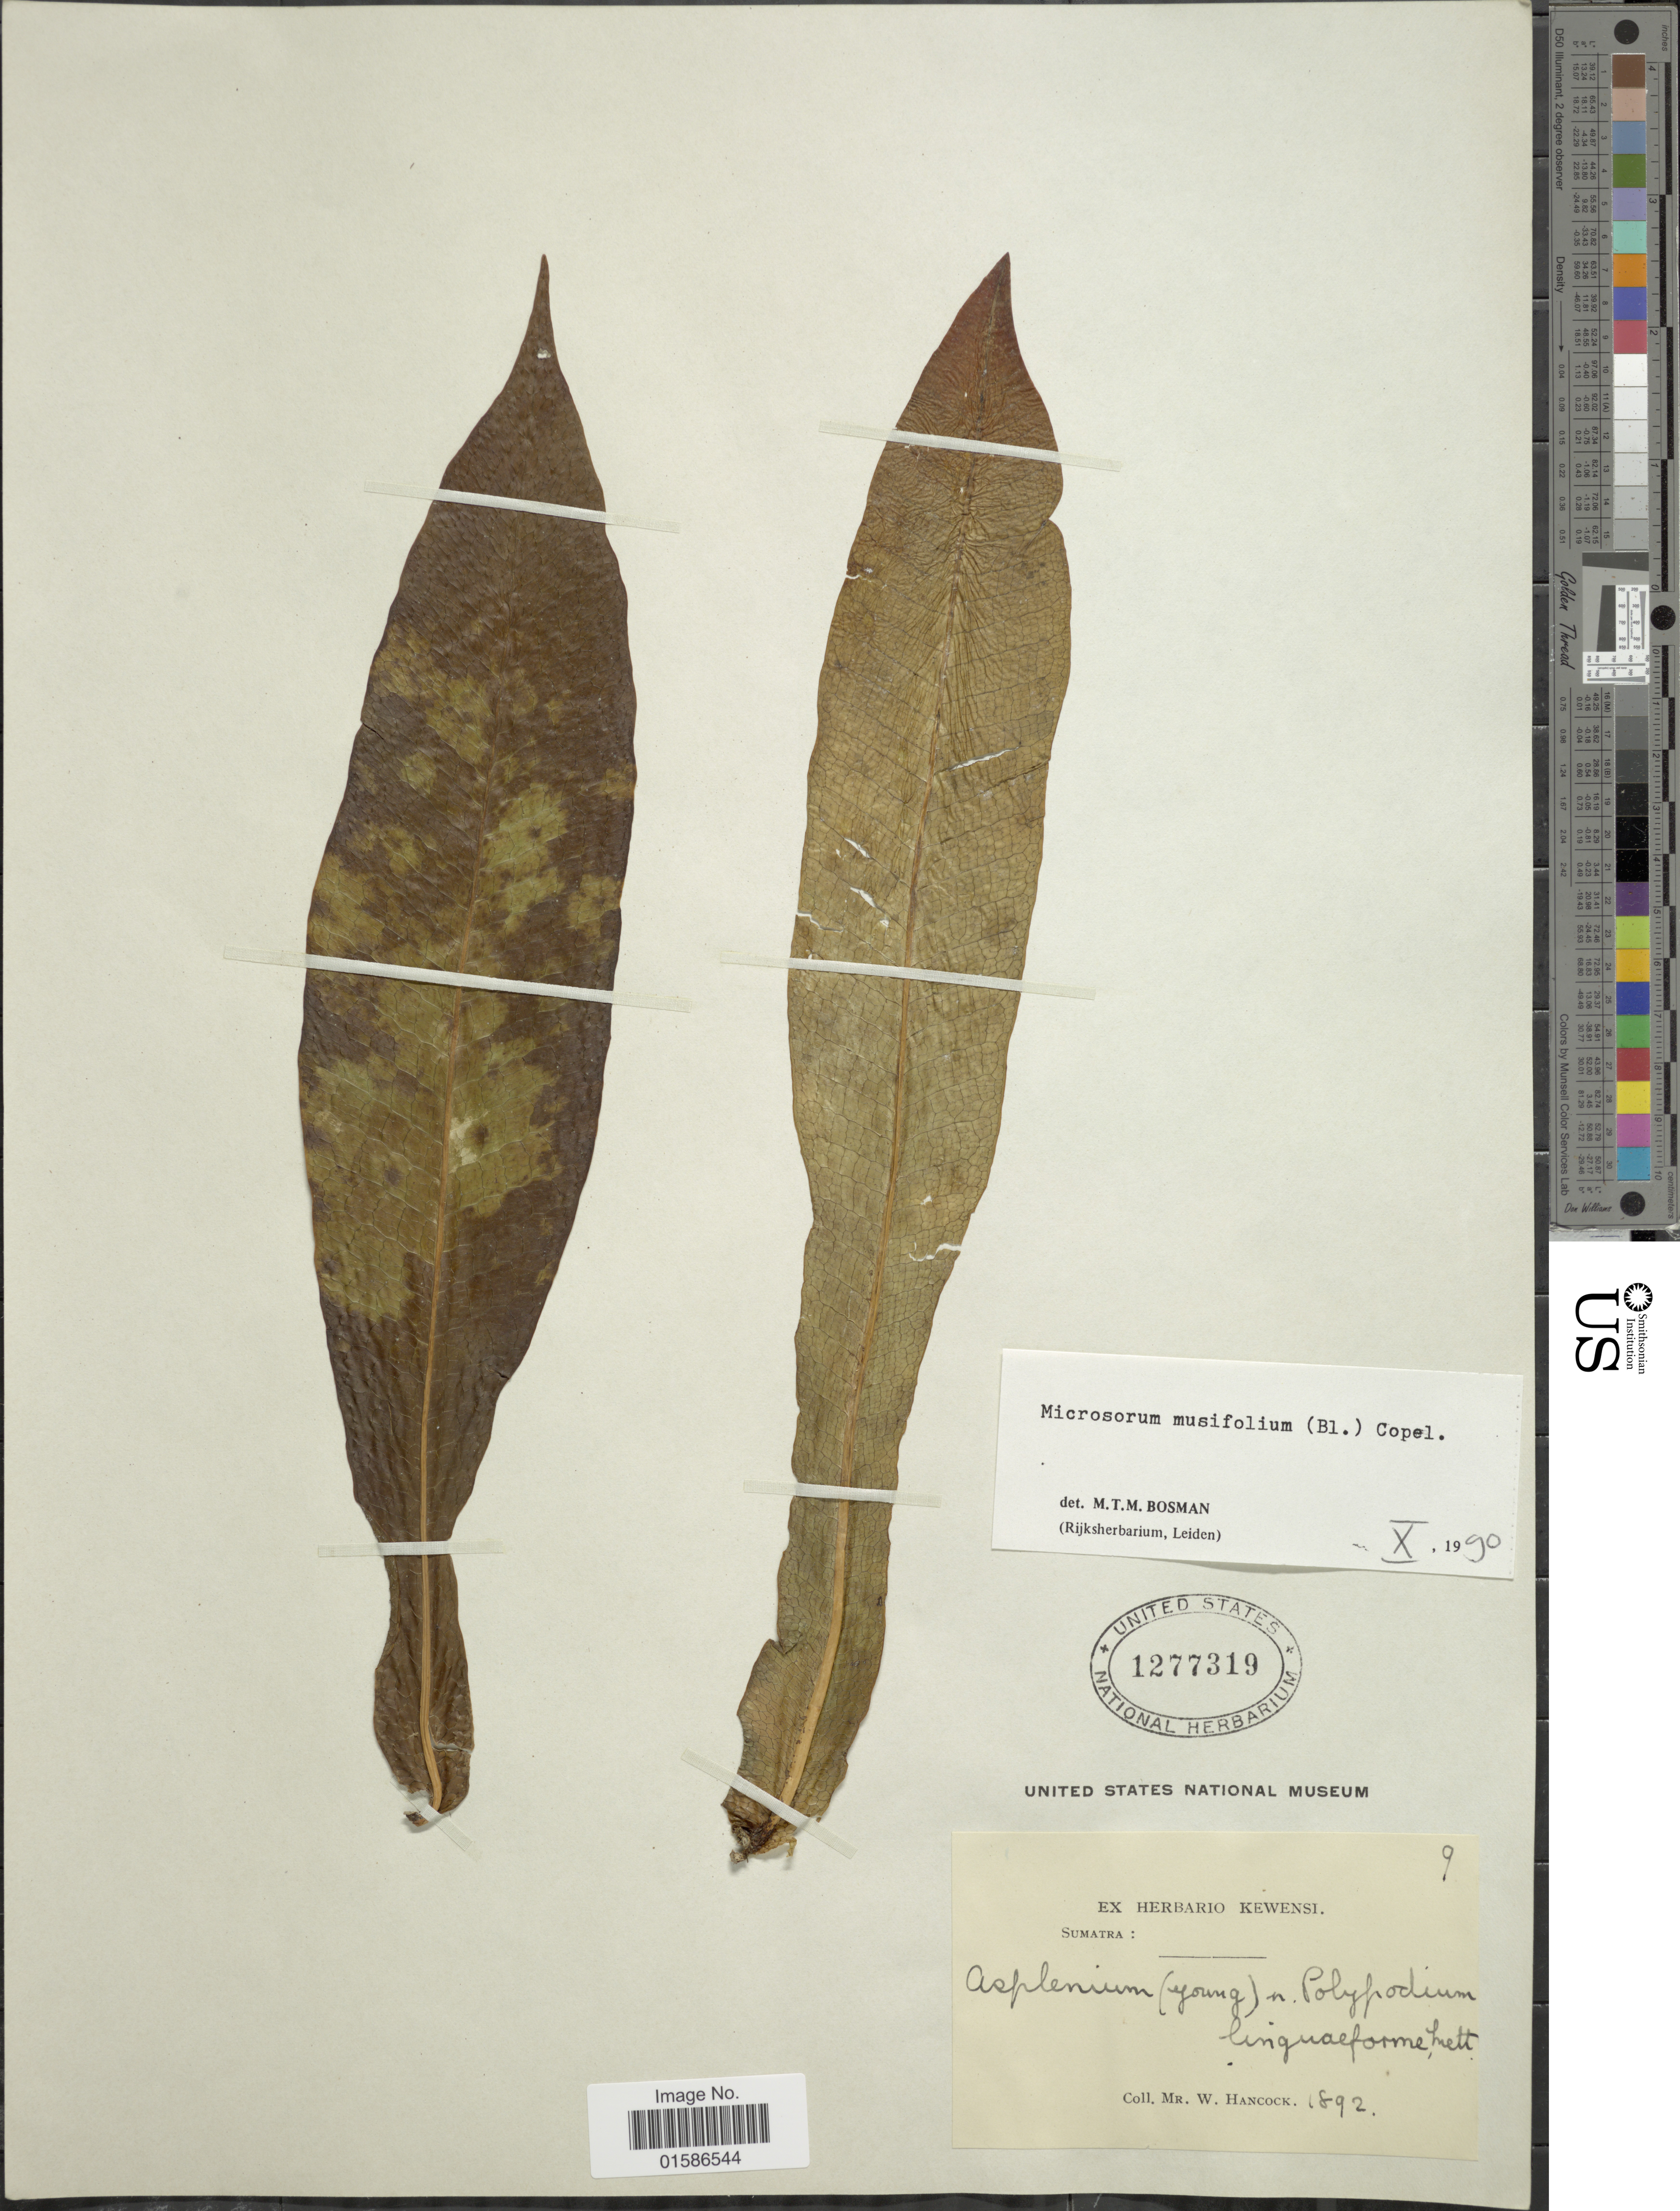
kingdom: Plantae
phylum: Tracheophyta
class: Polypodiopsida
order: Polypodiales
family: Polypodiaceae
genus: Microsorum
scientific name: Microsorum musifolium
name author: (Blume) Copel.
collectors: W. Hancock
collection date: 1892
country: Indonesia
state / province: Sumatra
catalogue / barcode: US 1277319